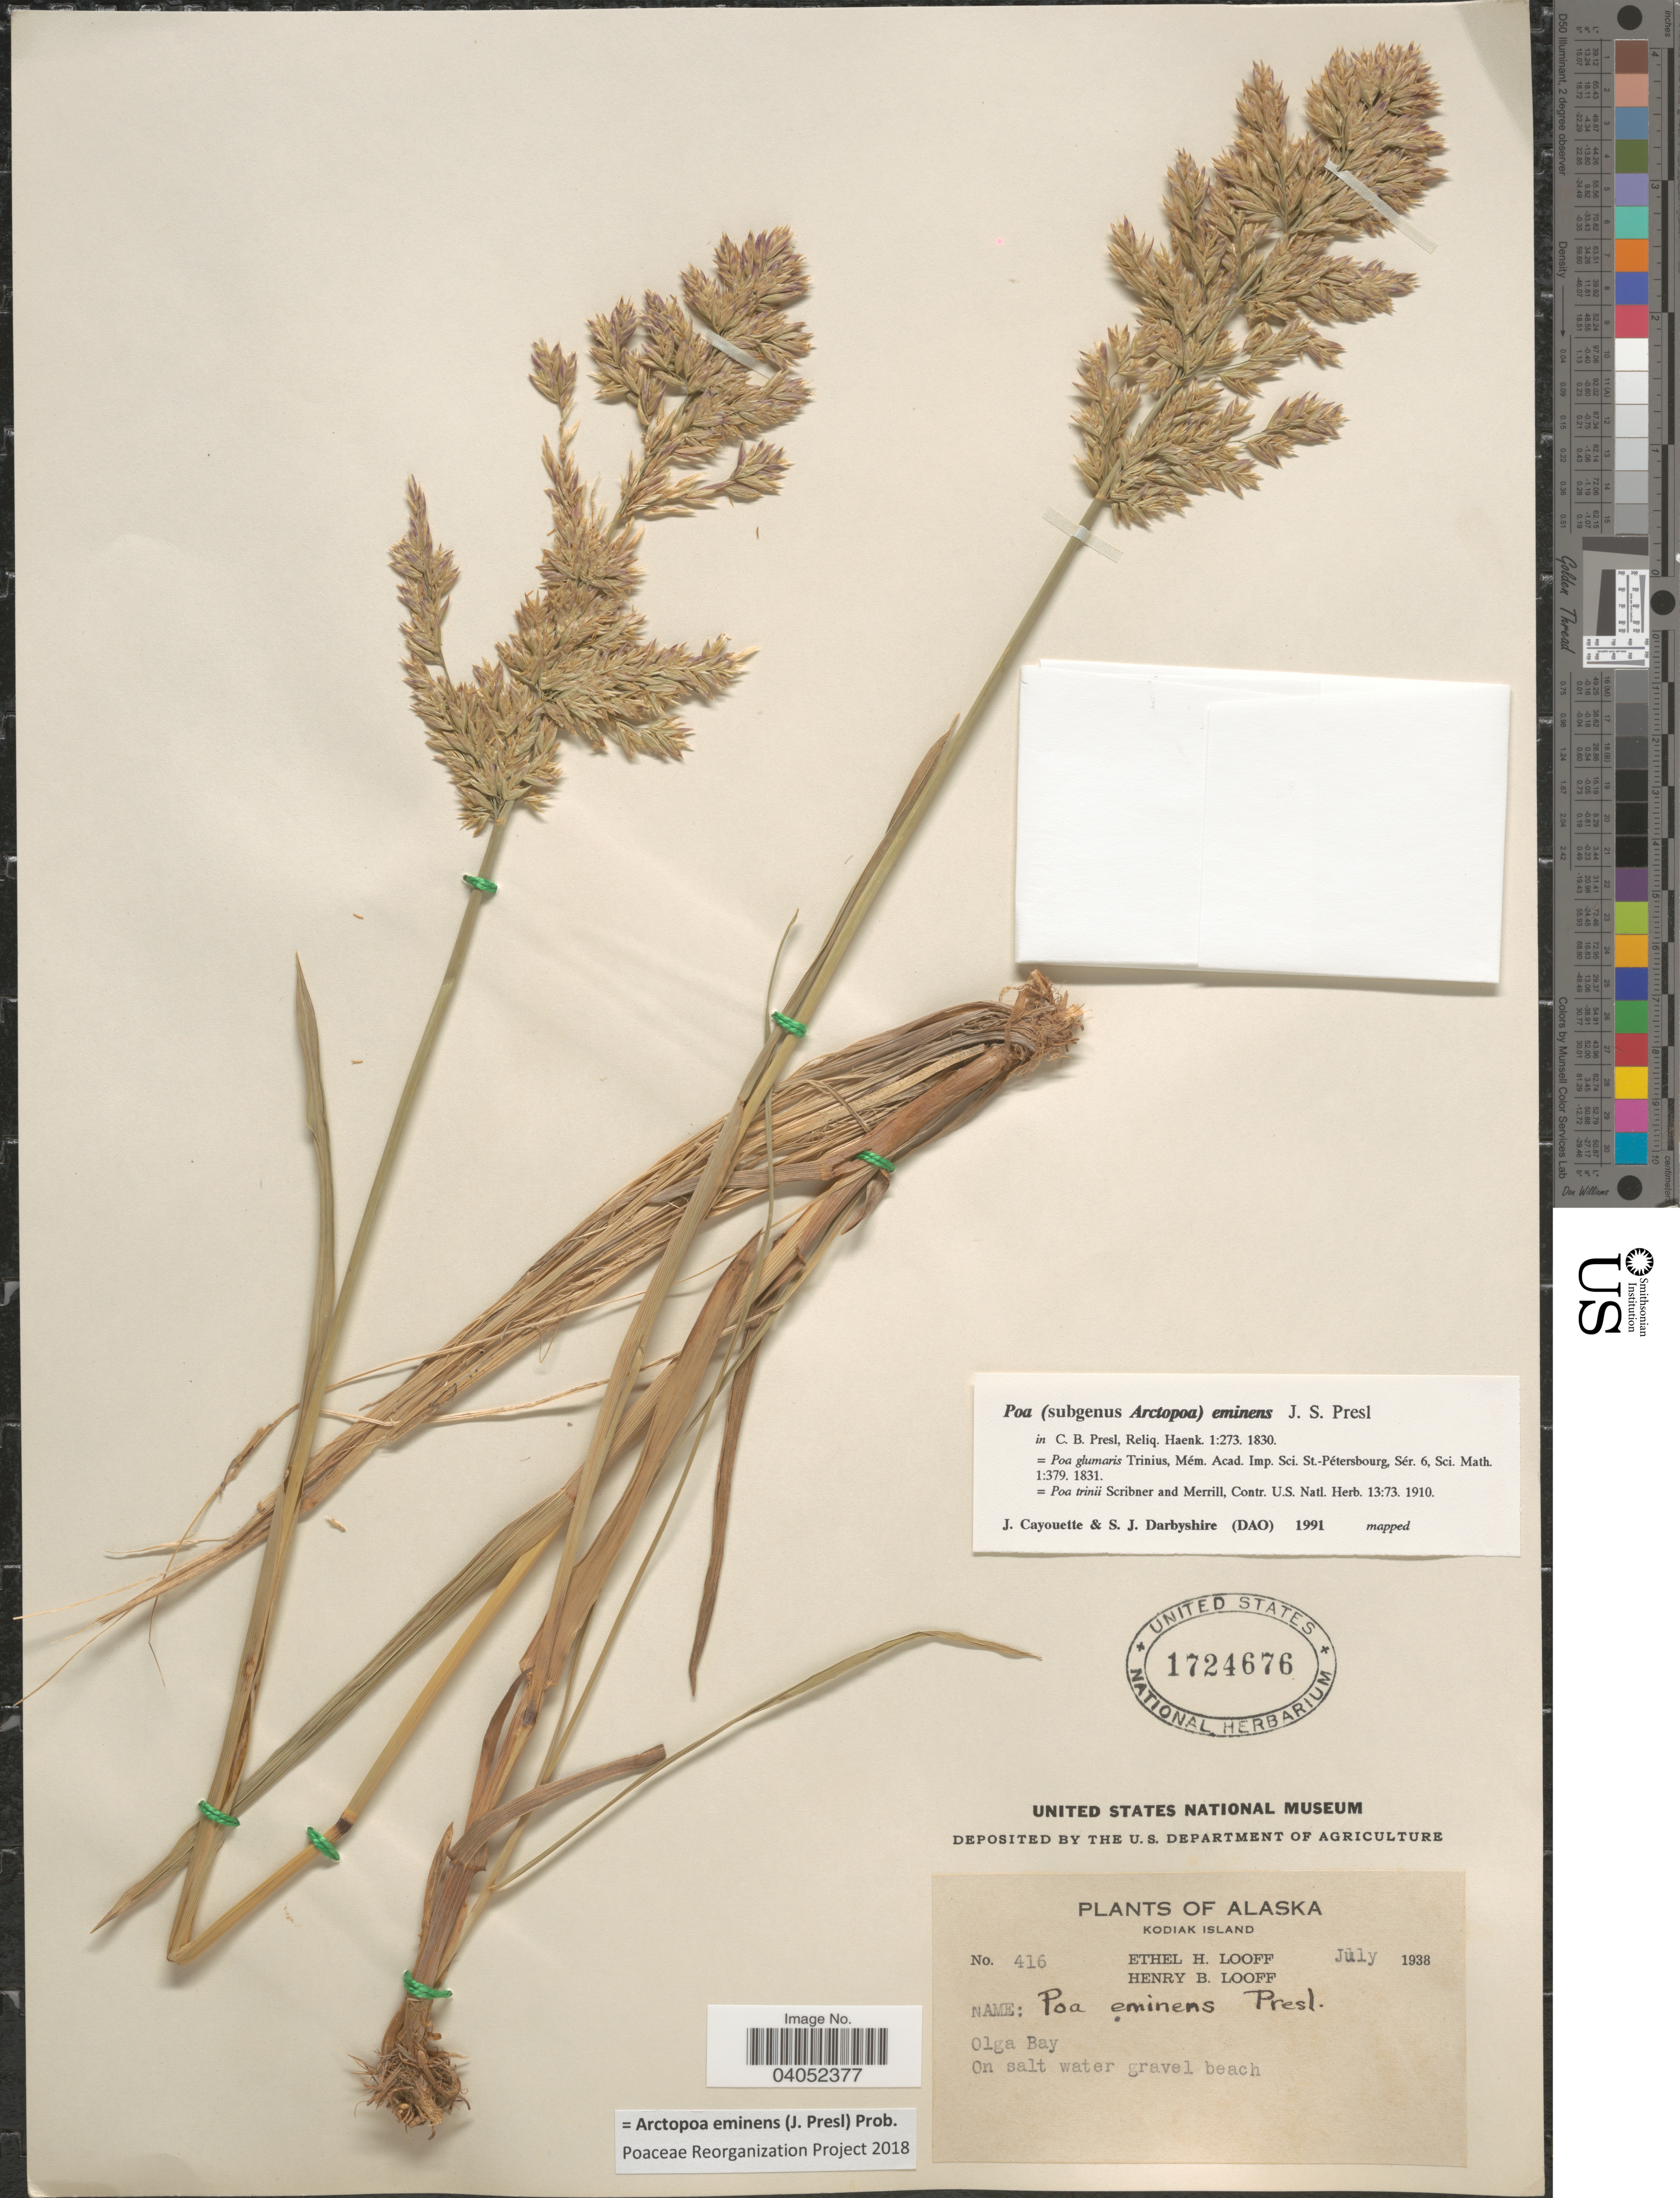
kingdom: Plantae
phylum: Tracheophyta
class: Liliopsida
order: Poales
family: Poaceae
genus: Arctopoa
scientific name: Arctopoa eminens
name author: (J. Presl) Prob.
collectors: E. Looff & H. Looff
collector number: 416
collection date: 1938-07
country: United States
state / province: Alaska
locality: Kodiak Island. Olga Bay.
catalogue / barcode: US 1724676